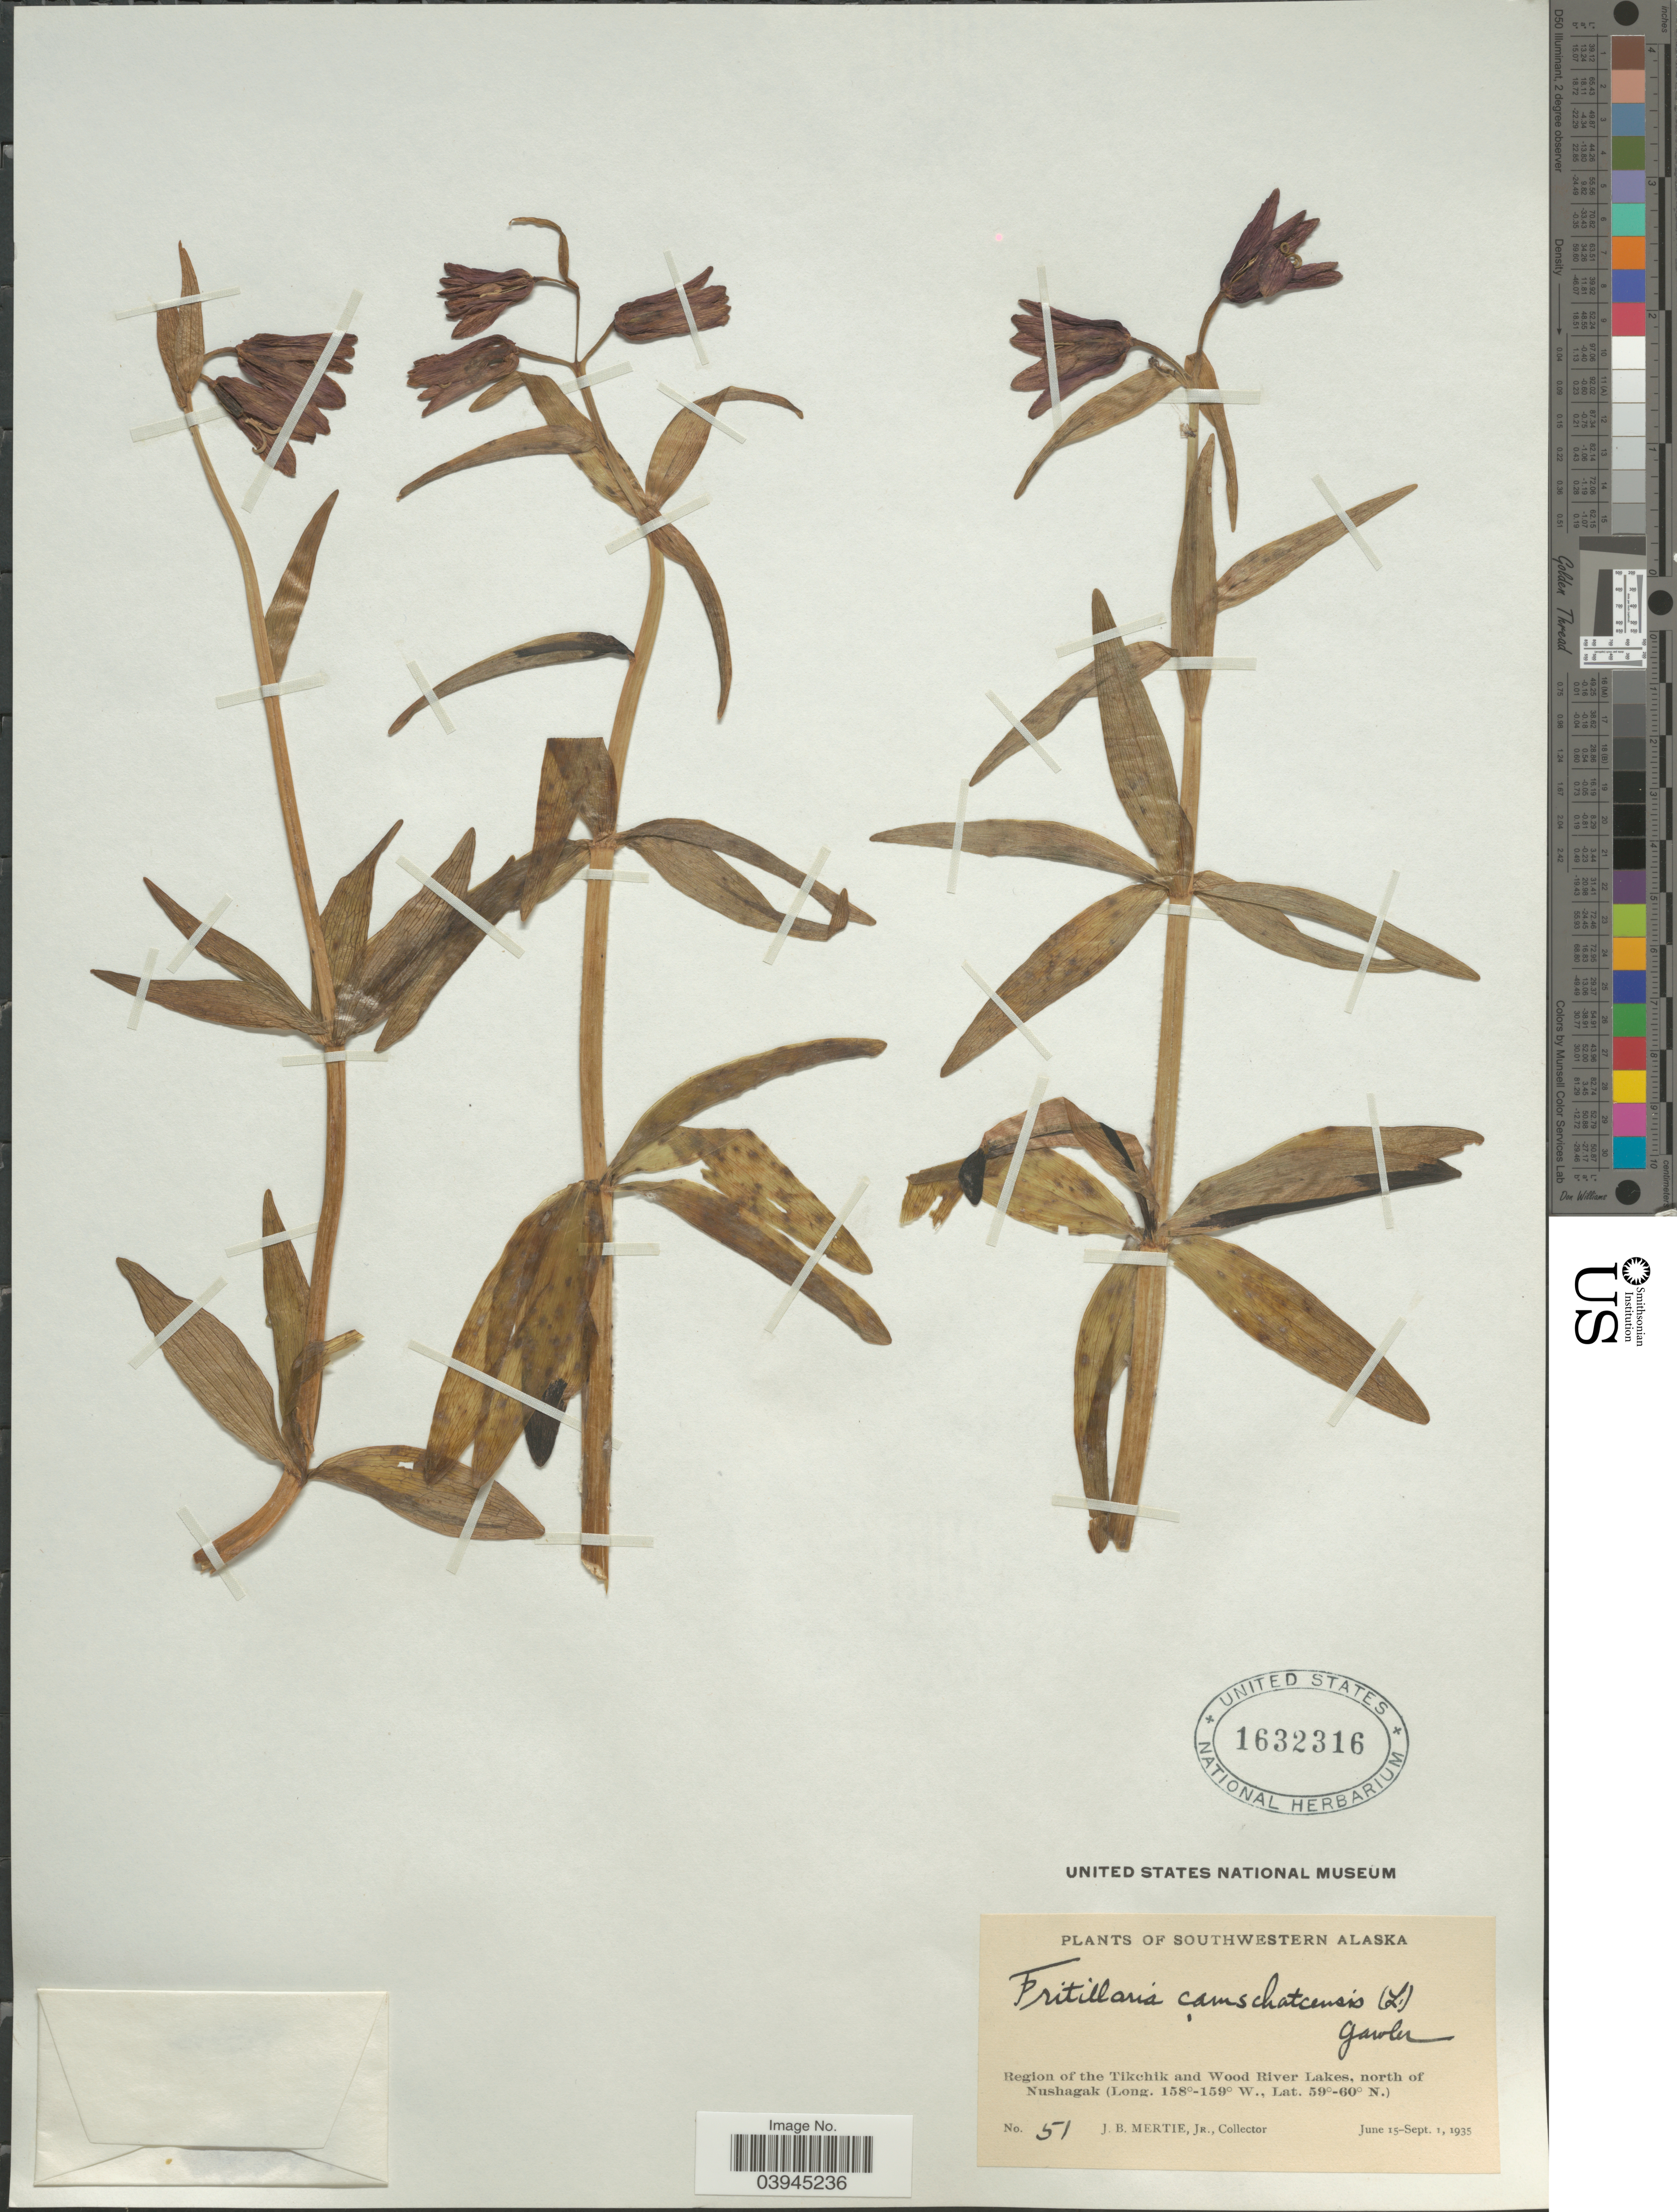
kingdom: Plantae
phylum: Tracheophyta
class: Liliopsida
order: Liliales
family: Liliaceae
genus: Fritillaria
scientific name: Fritillaria camschatcensis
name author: (L.) Ker Gawl.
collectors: J. Mertie Jr.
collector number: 51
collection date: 1935-06-15/1935-09-01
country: United States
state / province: Alaska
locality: Southwestern Alaska. Region of the Tikchik and Wood River Lakes, north of Nushagak.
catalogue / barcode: US 1632316